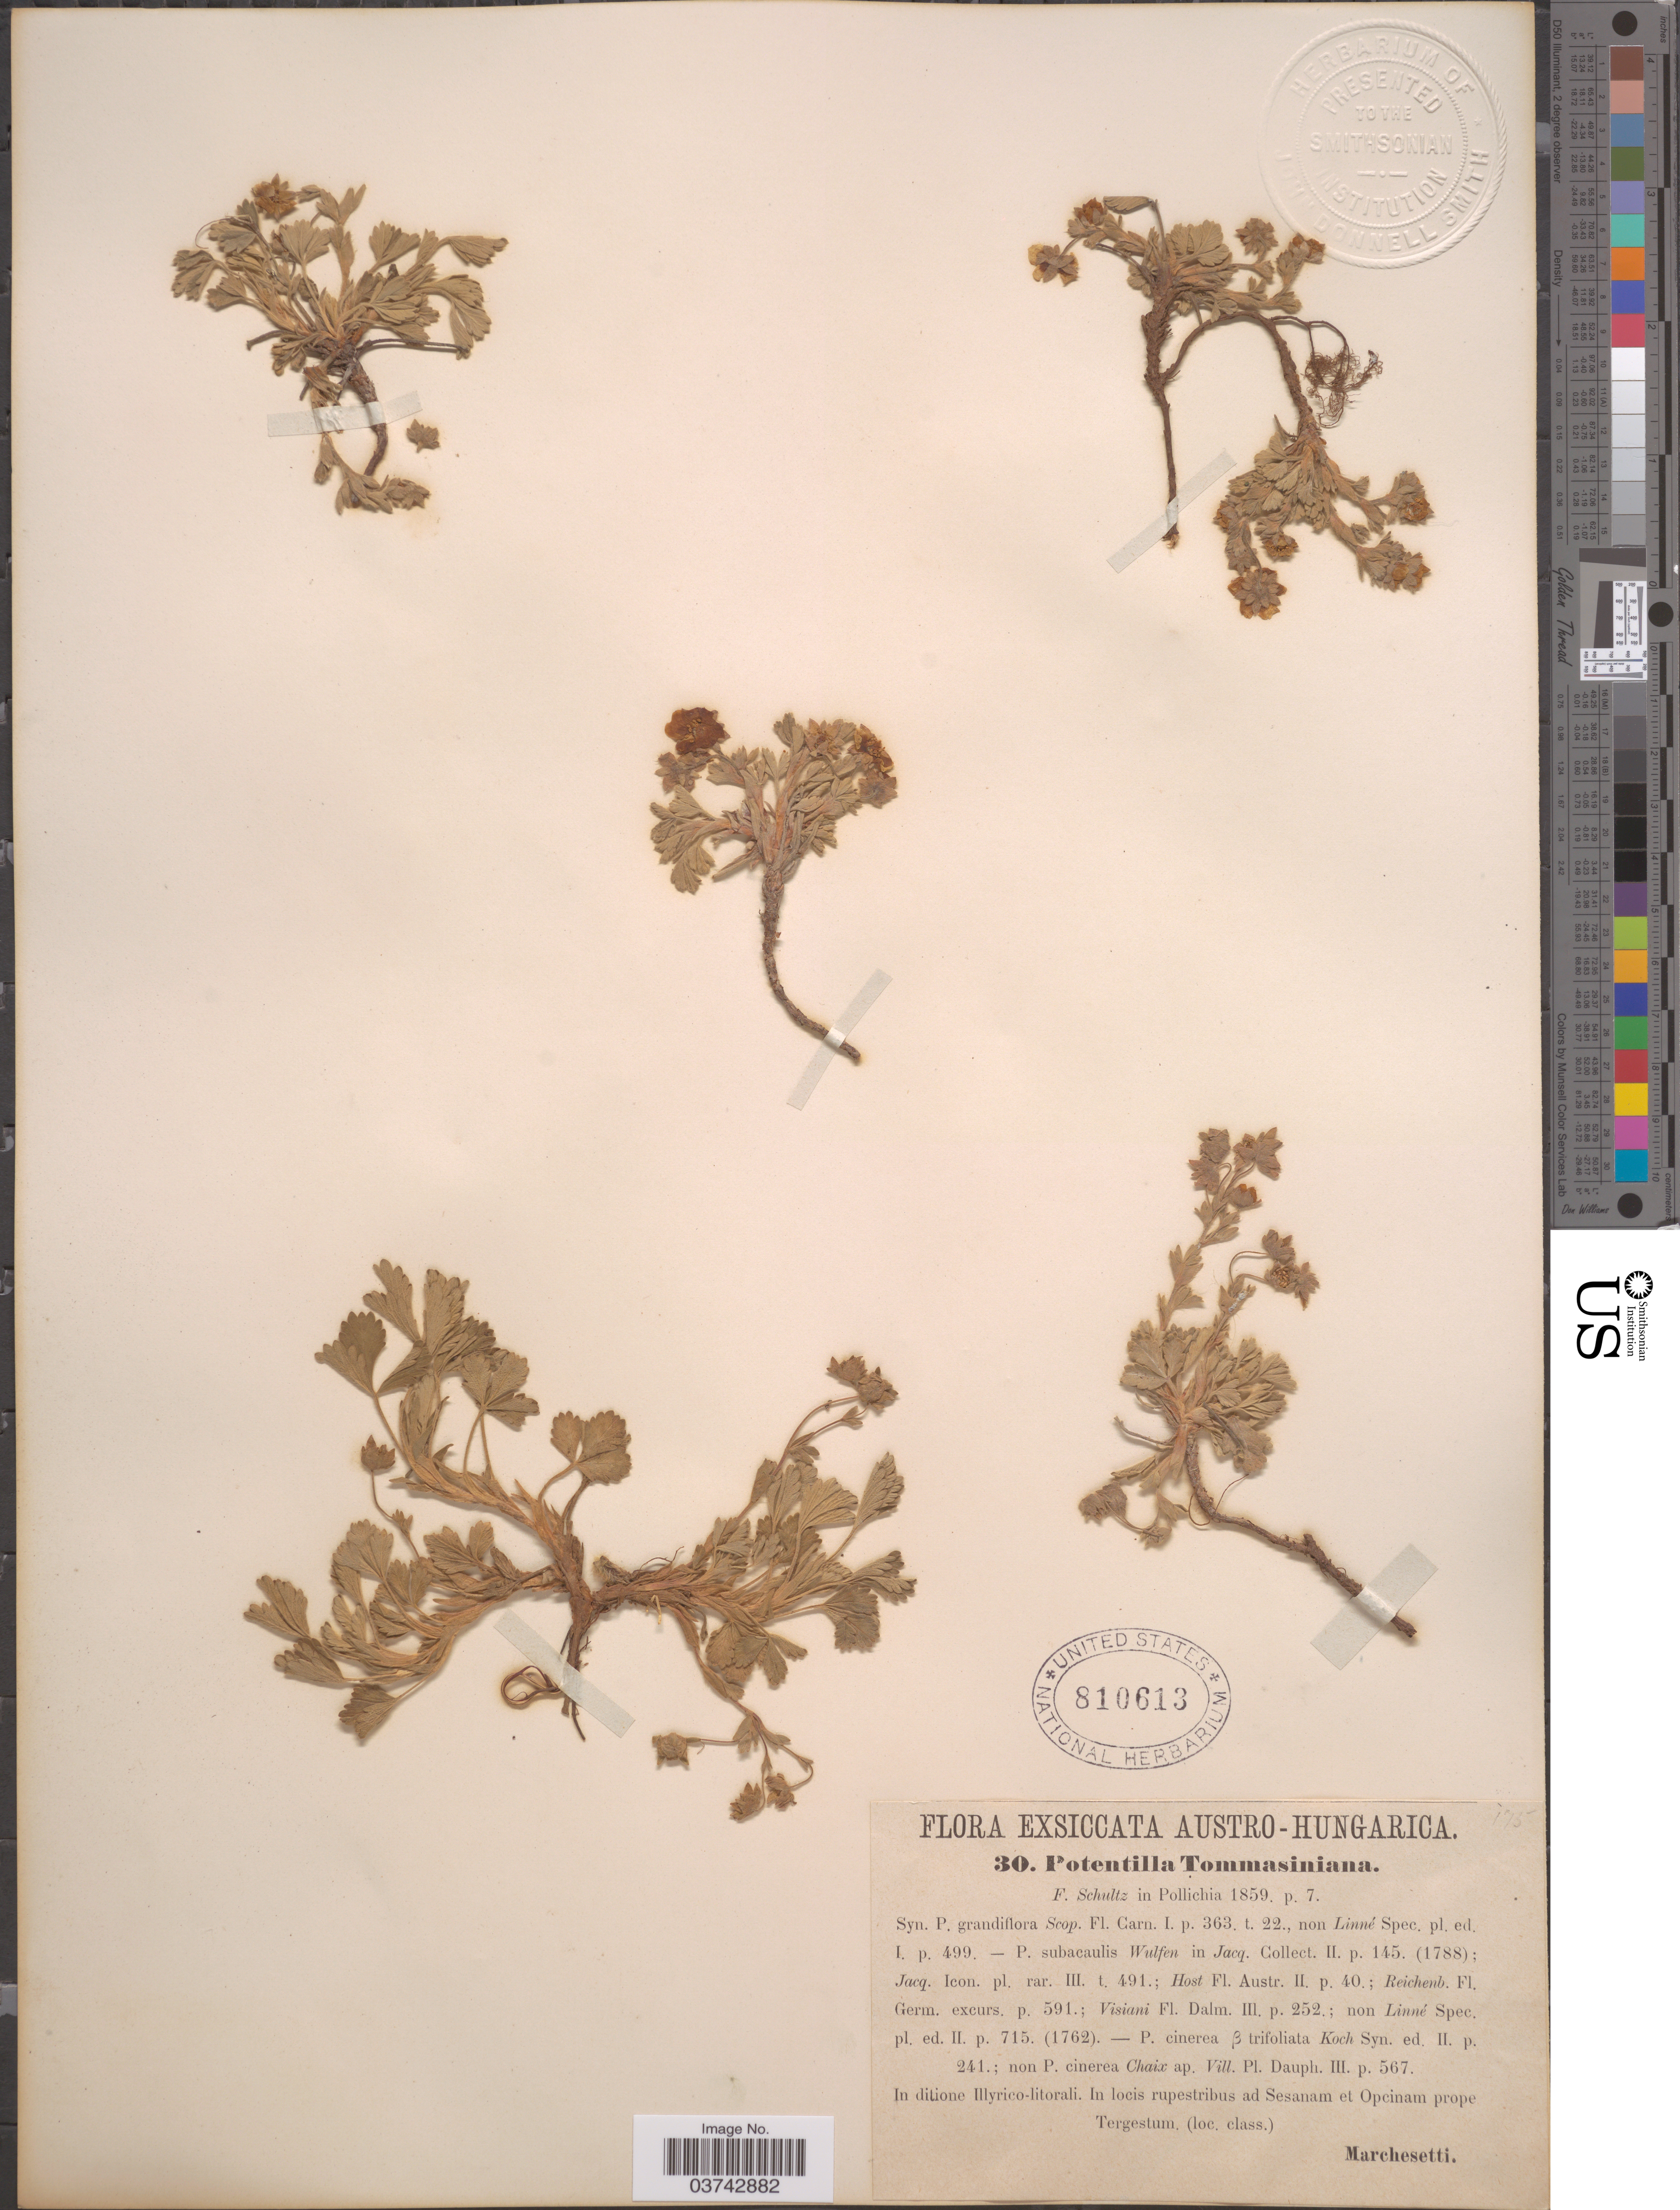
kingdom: Plantae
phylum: Tracheophyta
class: Magnoliopsida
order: Rosales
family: Rosaceae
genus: Potentilla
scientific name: Potentilla tomasiniana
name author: F.W. Schultz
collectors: -. Marchesetti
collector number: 30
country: Italy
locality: In ditione Illyrico-litorali. In locis rupestribus ad Sesanam et Opcinam prope Tergestum. (loc. class).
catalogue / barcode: US 810613